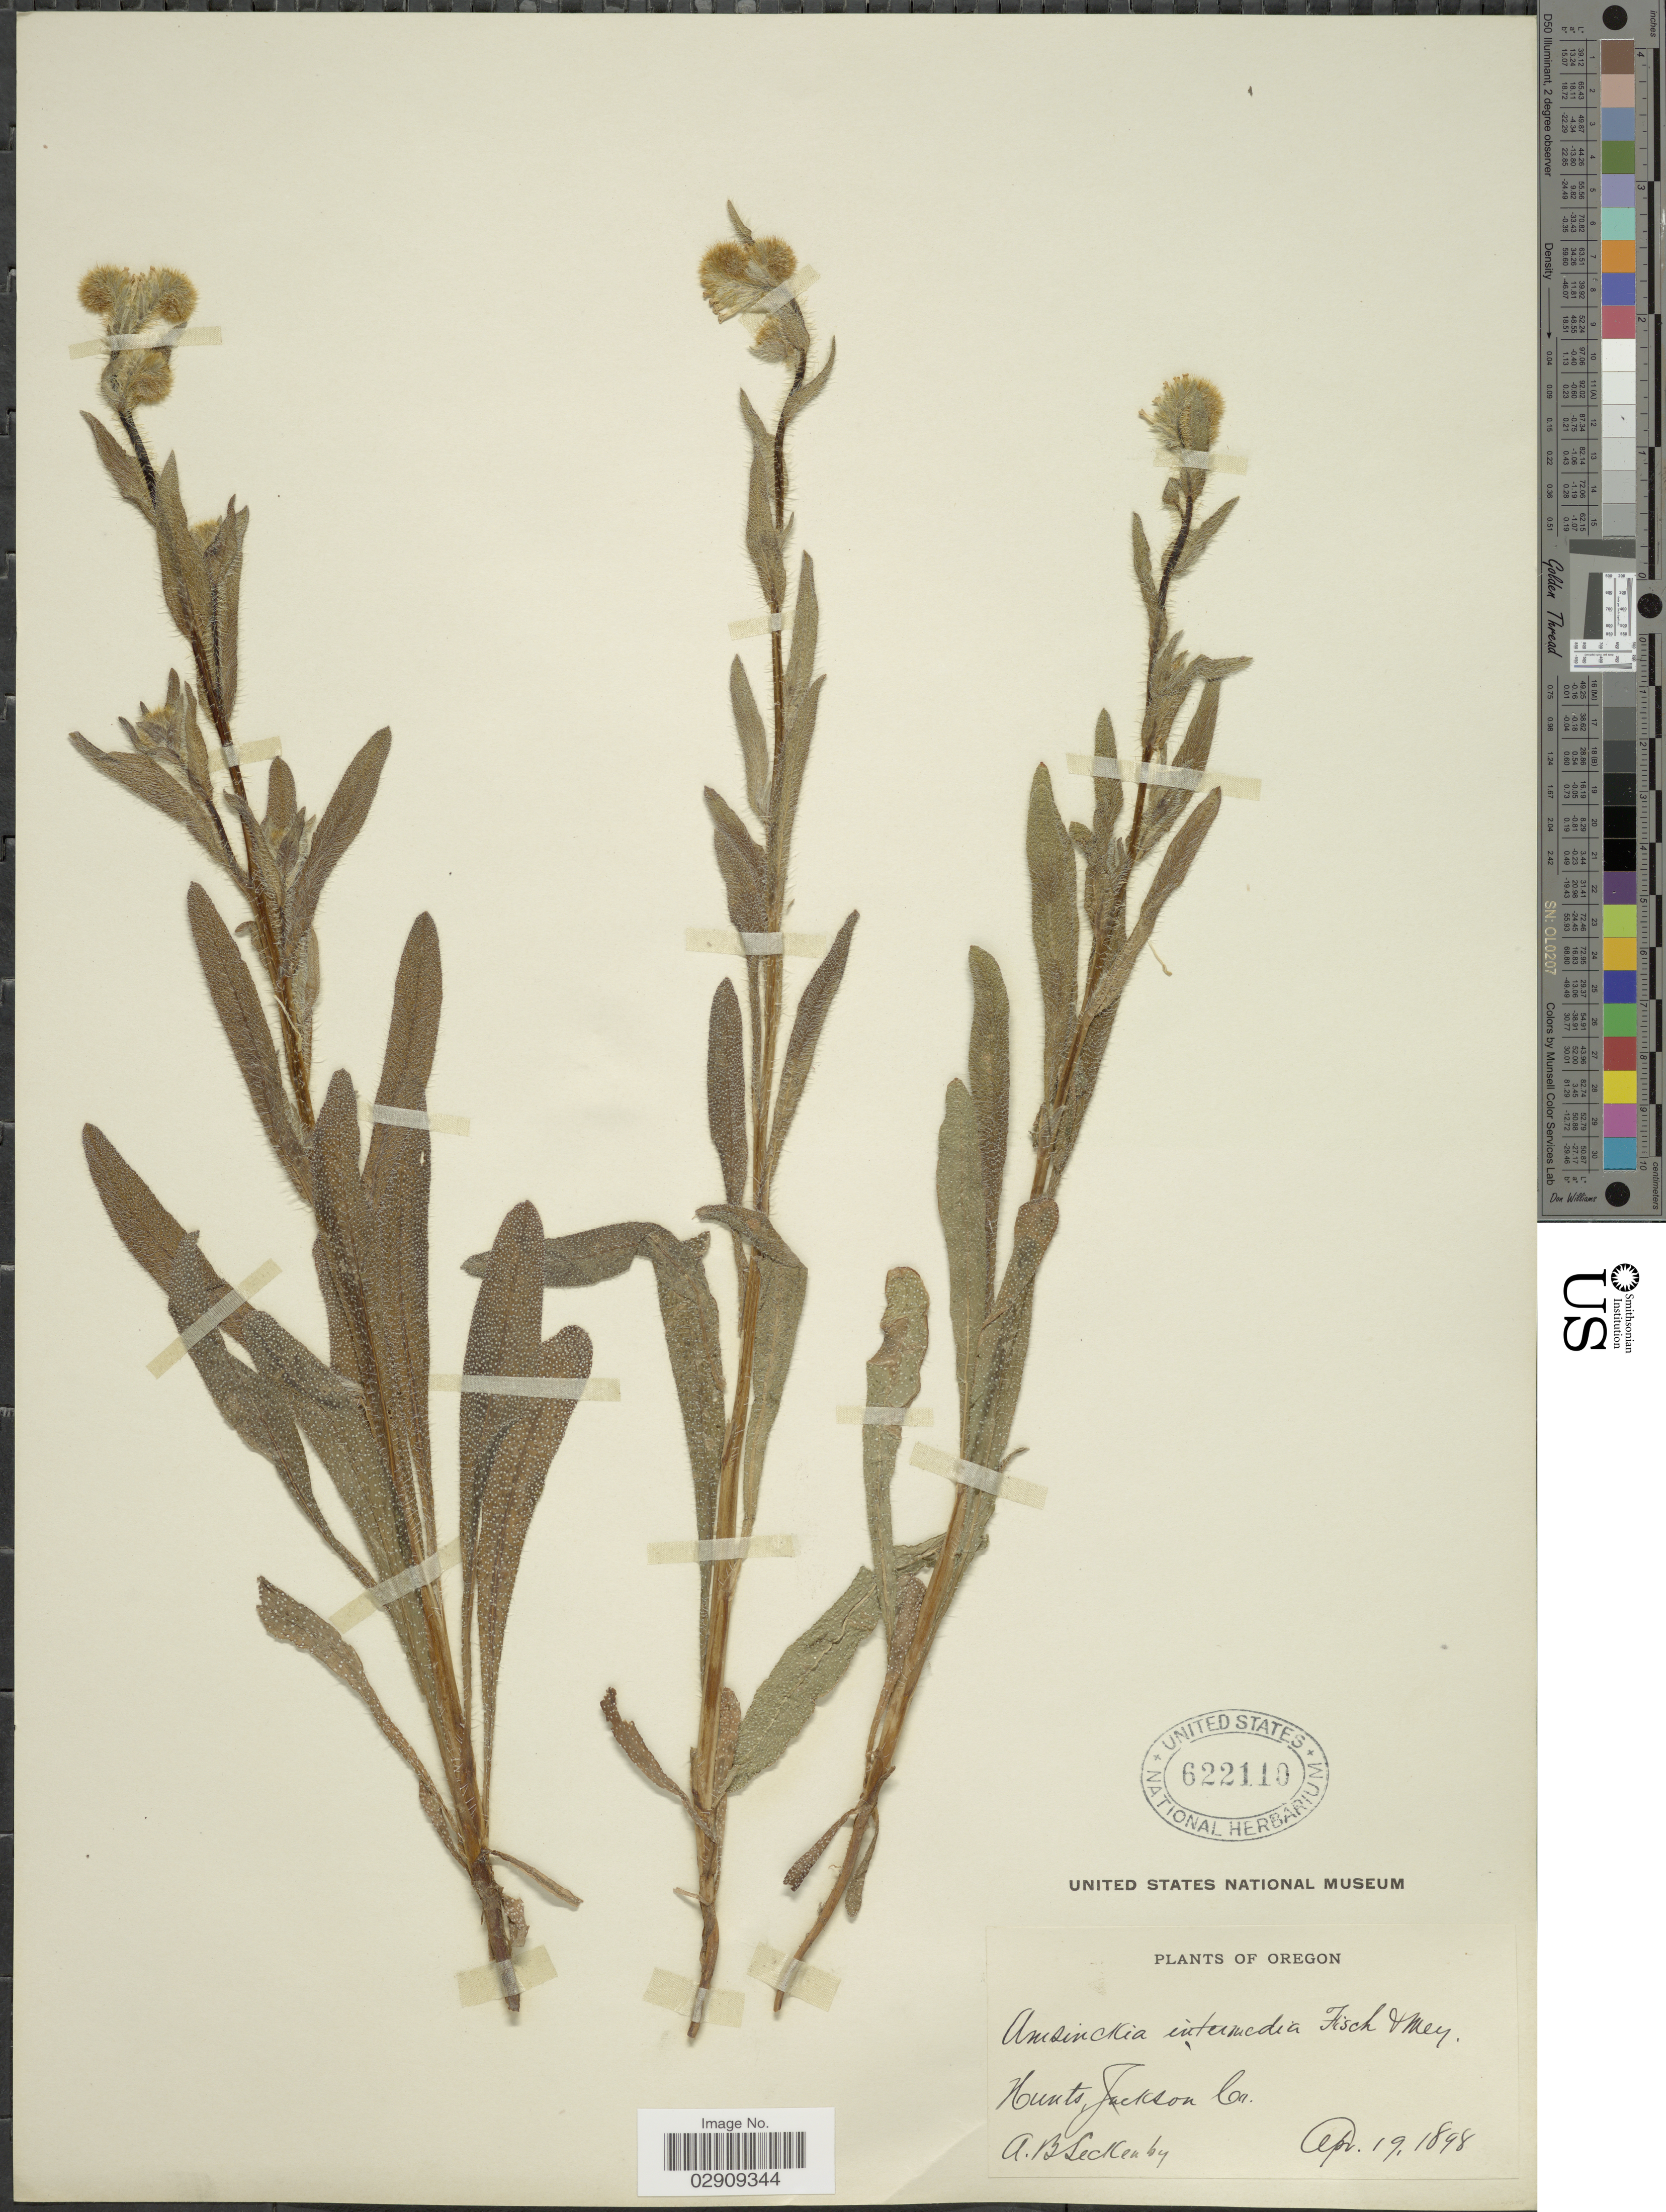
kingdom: Plantae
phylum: Tracheophyta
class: Magnoliopsida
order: Boraginales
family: Boraginaceae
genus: Amsinckia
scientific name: Amsinckia menziesii var. intermedia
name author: (Fisch. & C.A. Mey.) Ganders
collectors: A. Seckenby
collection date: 1898-04-19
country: United States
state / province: Oregon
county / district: Jackson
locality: Hunts, Jackson Co.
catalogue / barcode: US 622110